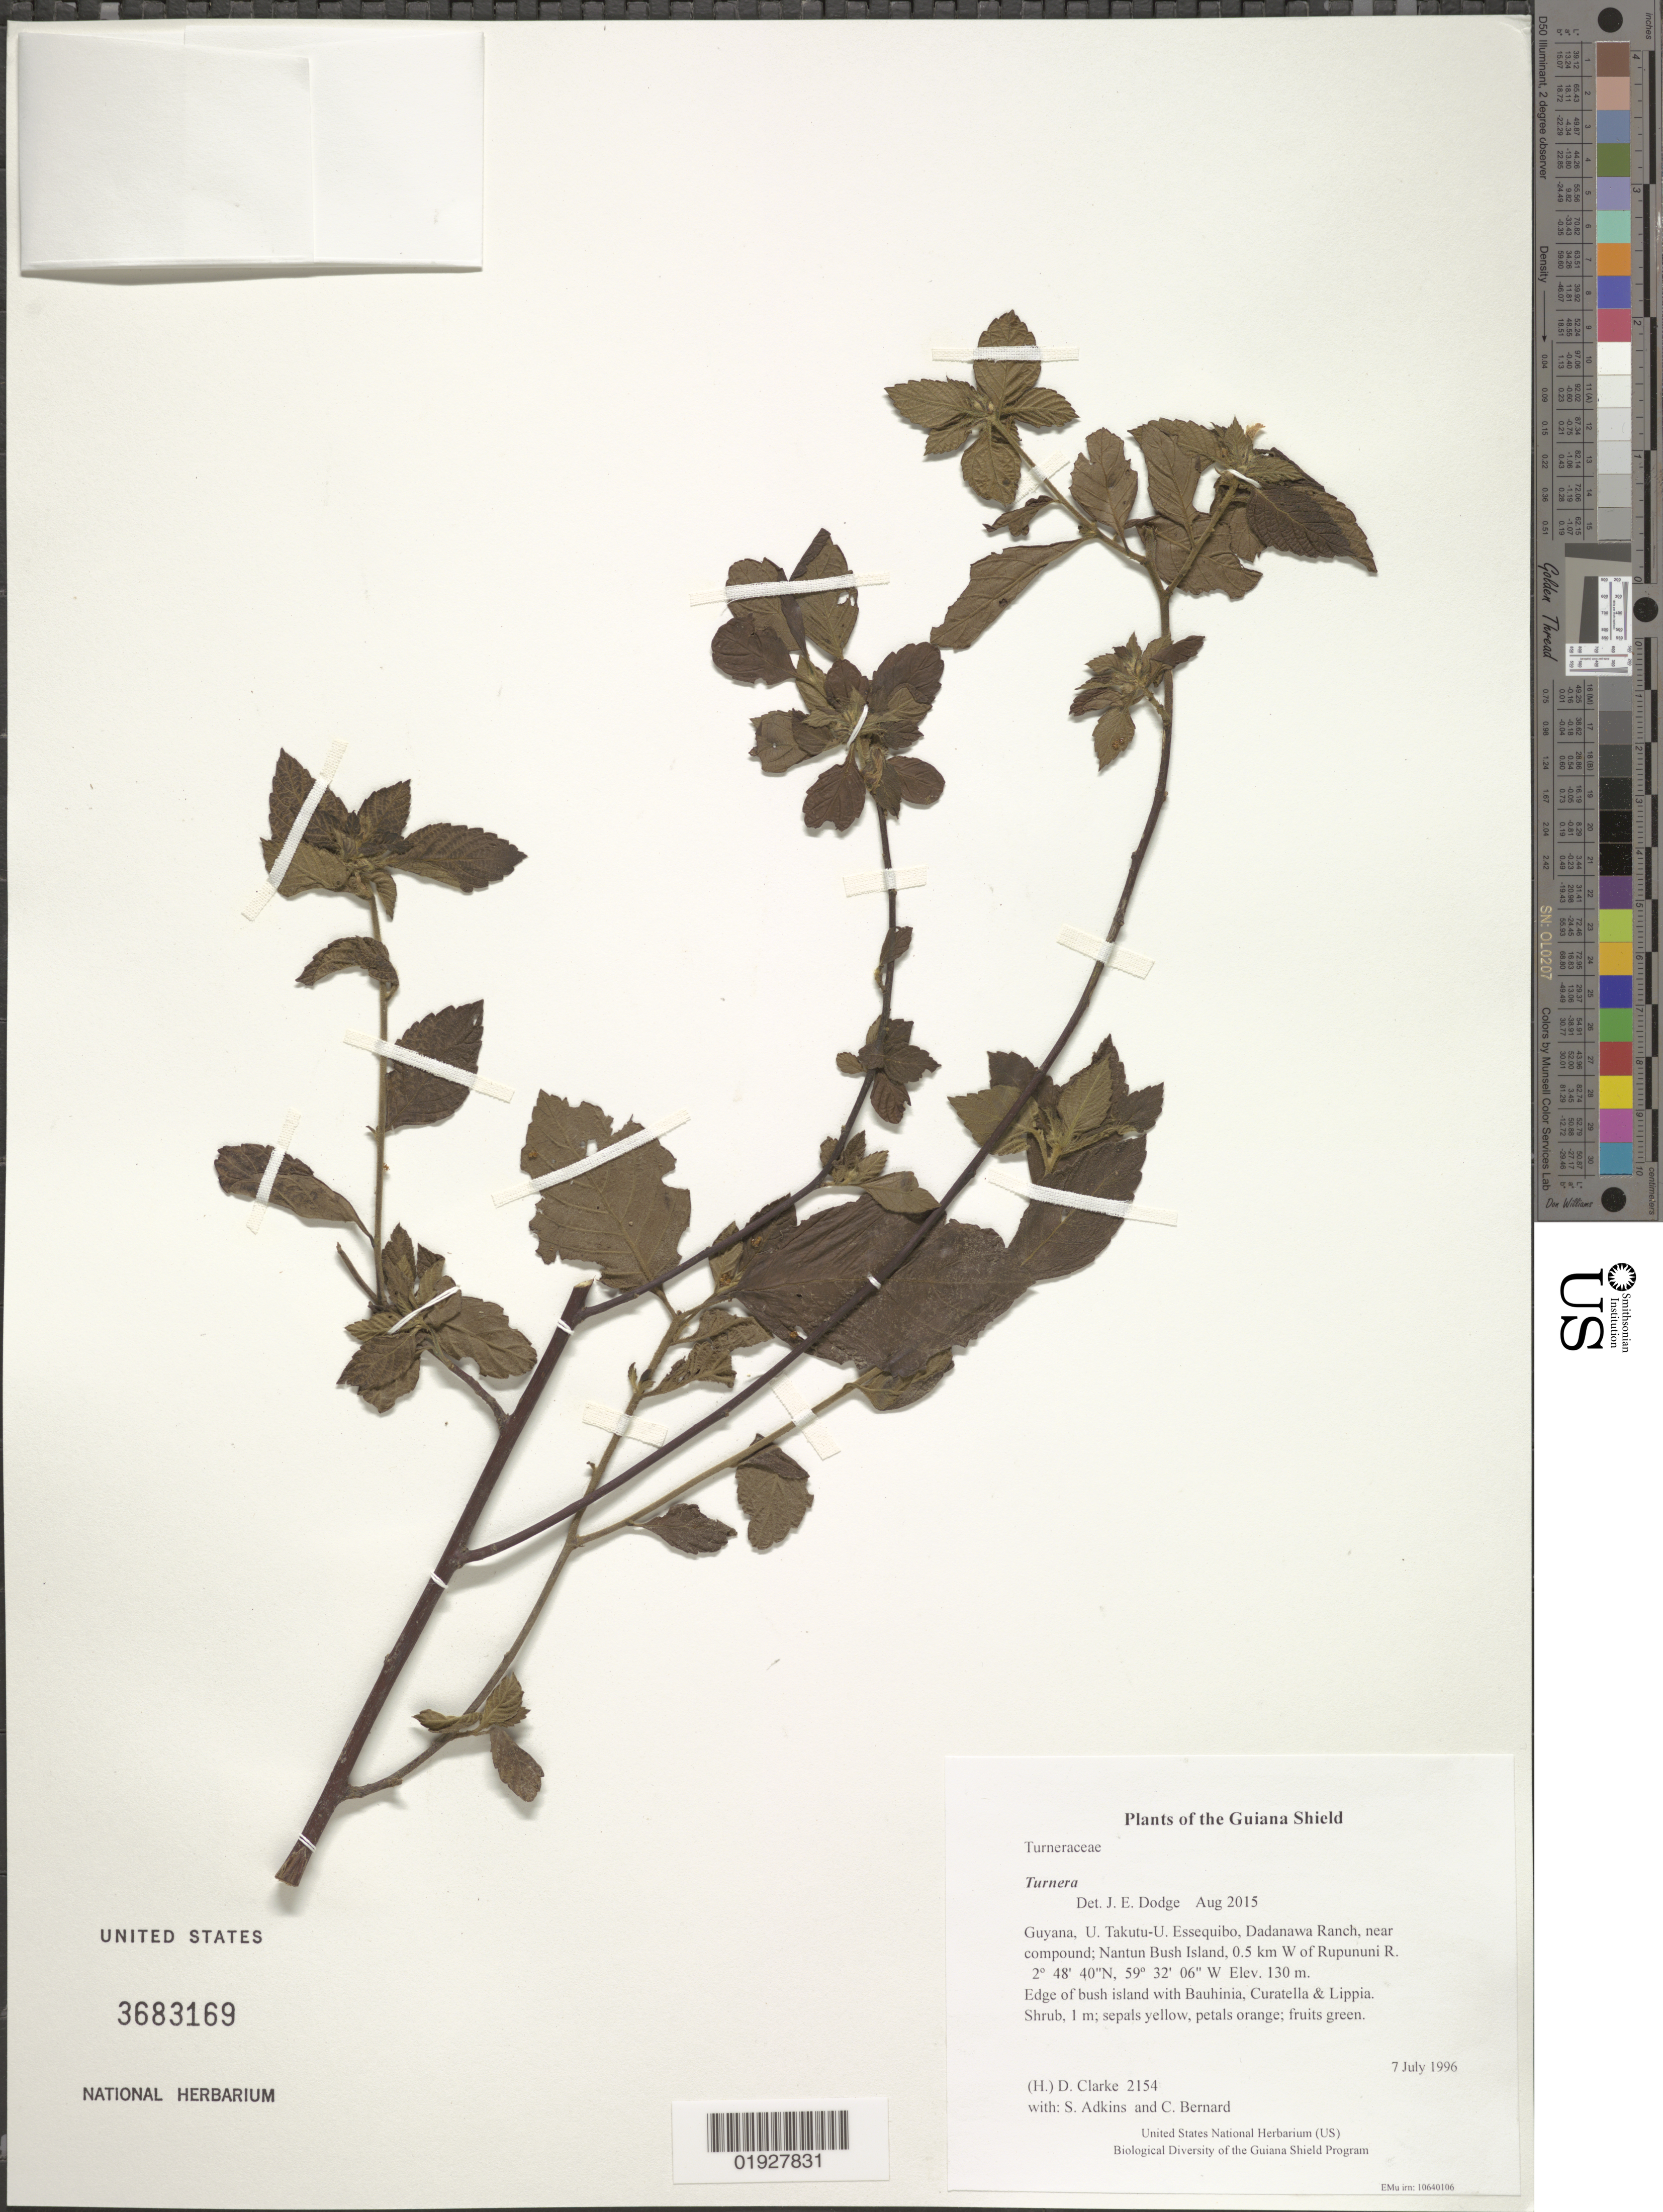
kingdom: Plantae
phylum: Tracheophyta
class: Magnoliopsida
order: Malpighiales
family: Turneraceae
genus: Turnera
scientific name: Turnera sp.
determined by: Dodge, J. E.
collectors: H. D. Clarke, S. Adkins & C. Bernard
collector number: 2154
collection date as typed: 7 July 1996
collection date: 1996-07-07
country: Guyana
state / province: U. Takutu-U. Essequibo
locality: Dadanawa Ranch, near compound; Nantun Bush Island, 0.5 km W of Rupununi R.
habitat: Edge of bush island with Bauhinia, Curatella & Lippia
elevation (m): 130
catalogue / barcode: US 3683169